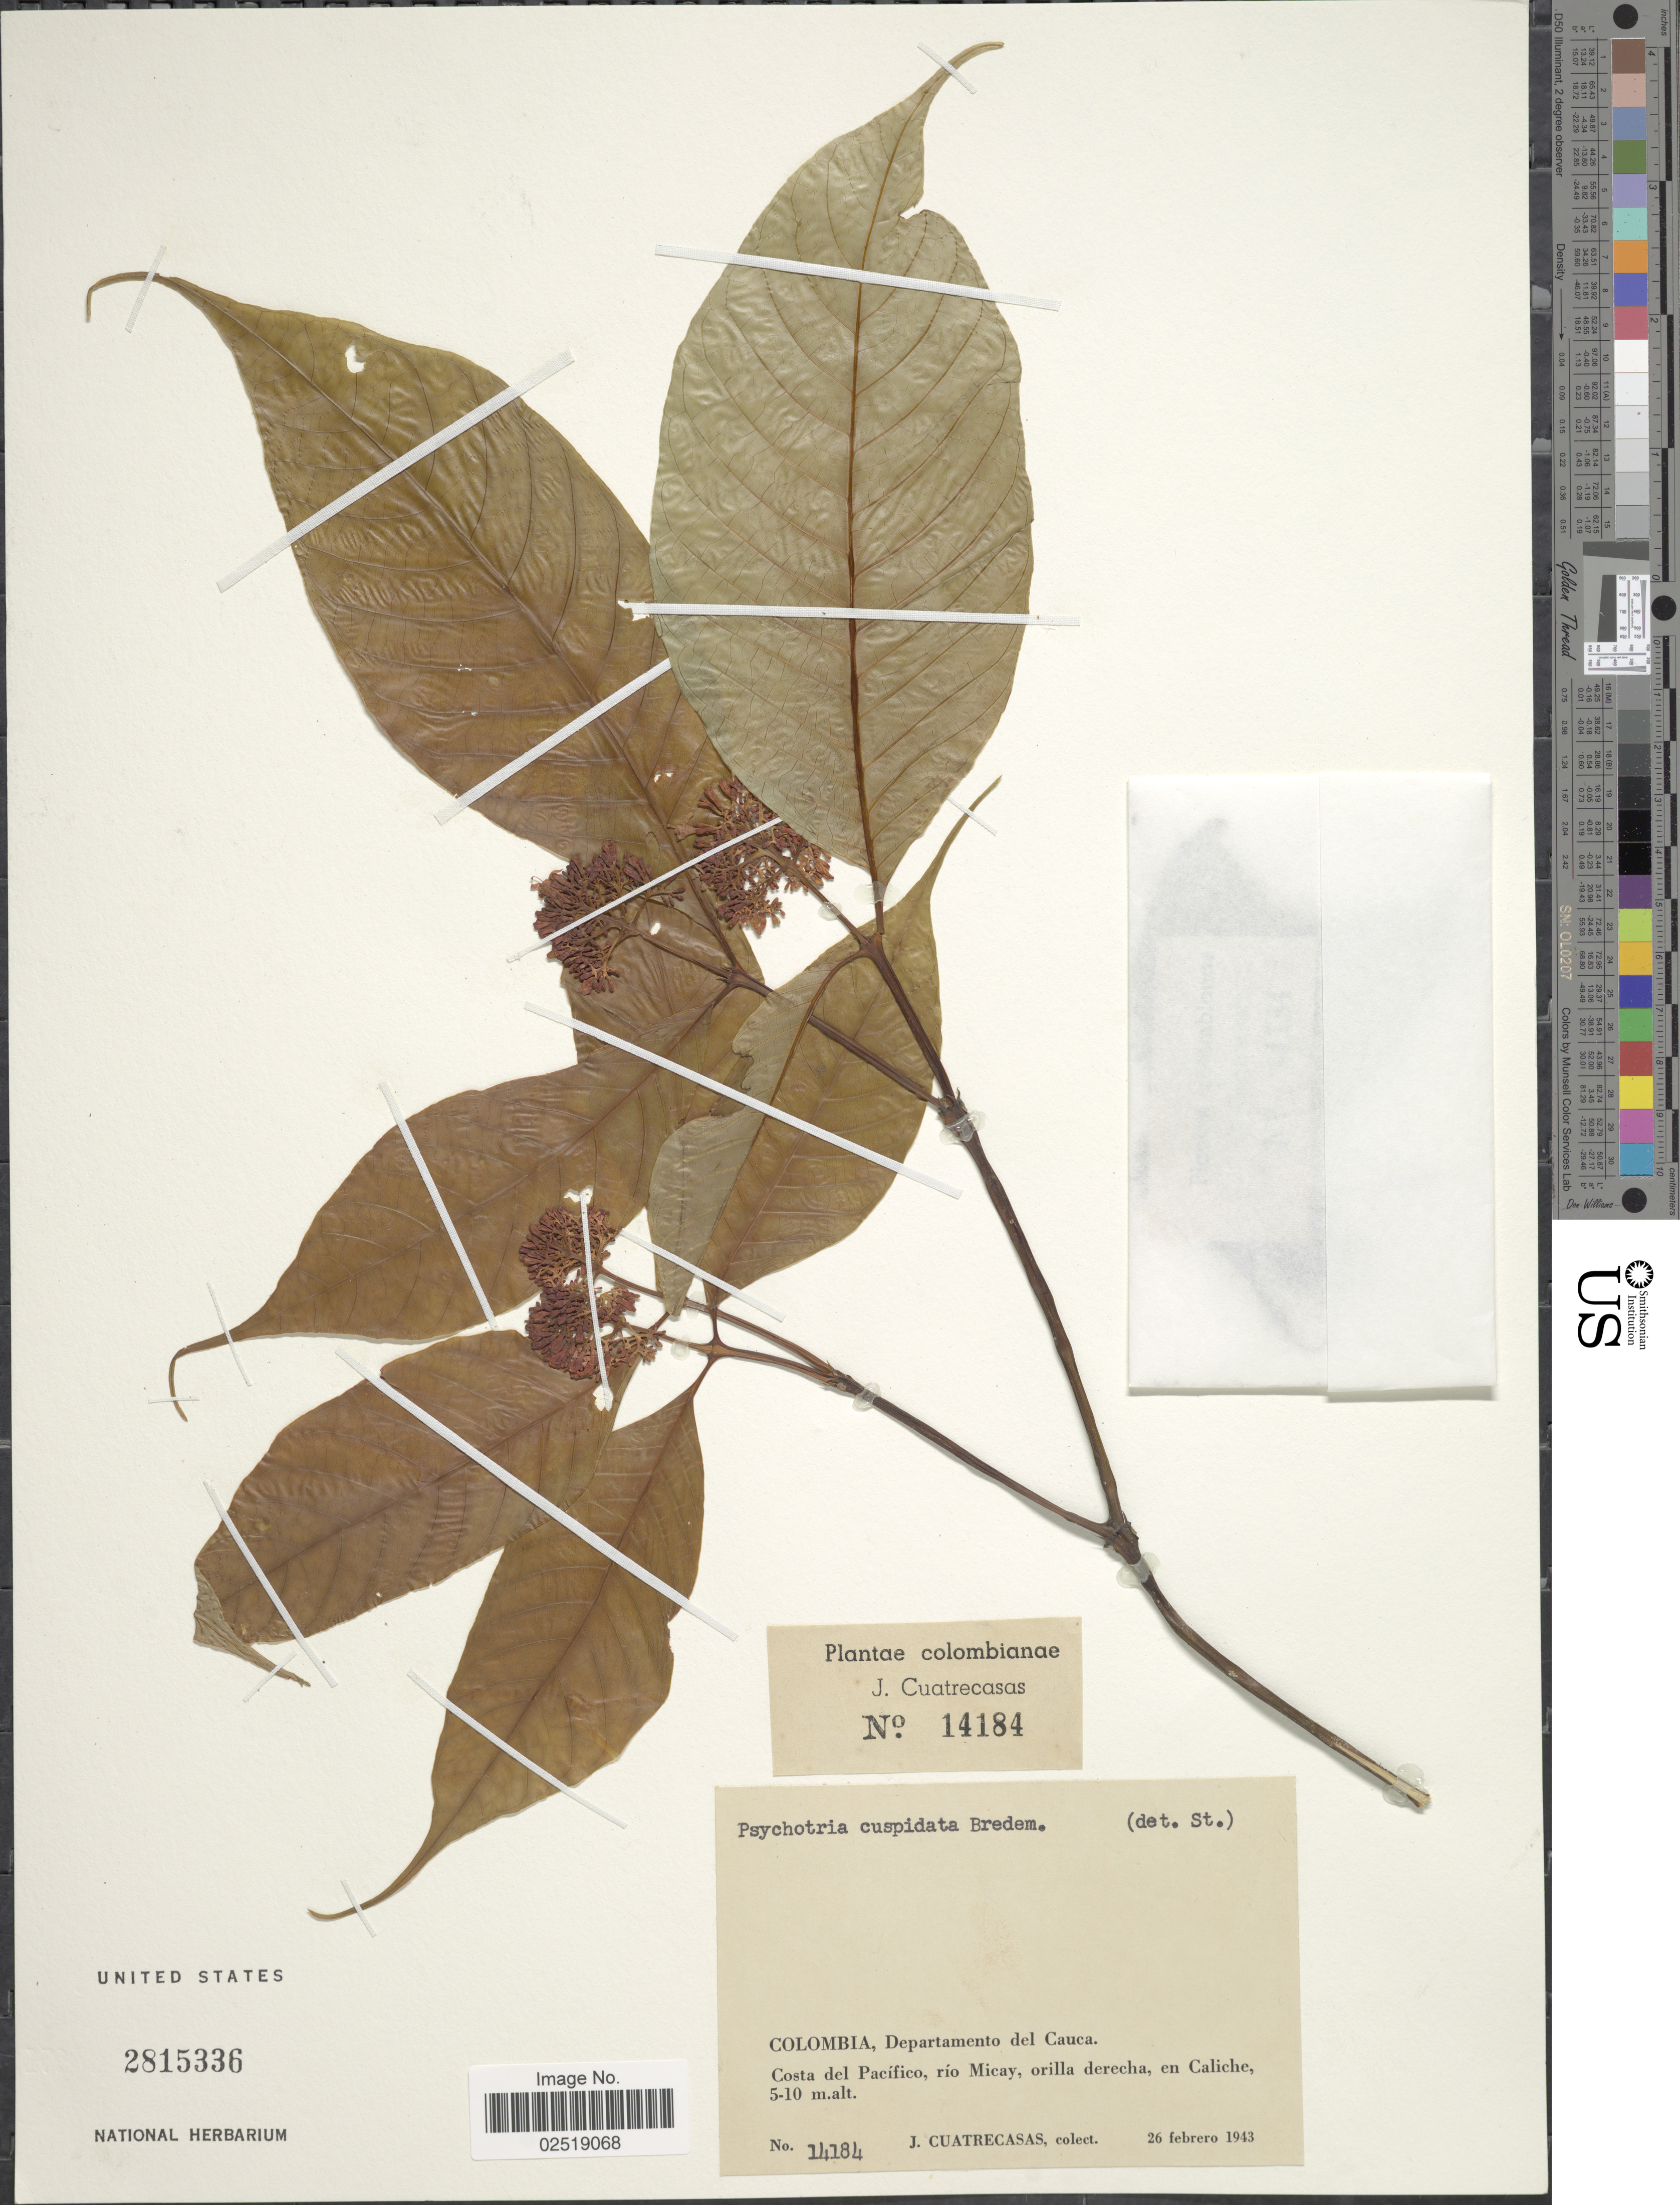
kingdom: Plantae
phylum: Tracheophyta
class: Magnoliopsida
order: Gentianales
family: Rubiaceae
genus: Psychotria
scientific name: Psychotria cuspidata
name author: Bredem. ex Schult.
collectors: J. Cuatrecasas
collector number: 14184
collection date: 1943-02-26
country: Colombia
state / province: Cauca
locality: Departamento del Cauca. Costa del Pacifico, rio Micay, orilla derecha, en Caliche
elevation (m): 5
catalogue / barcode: US 2815336